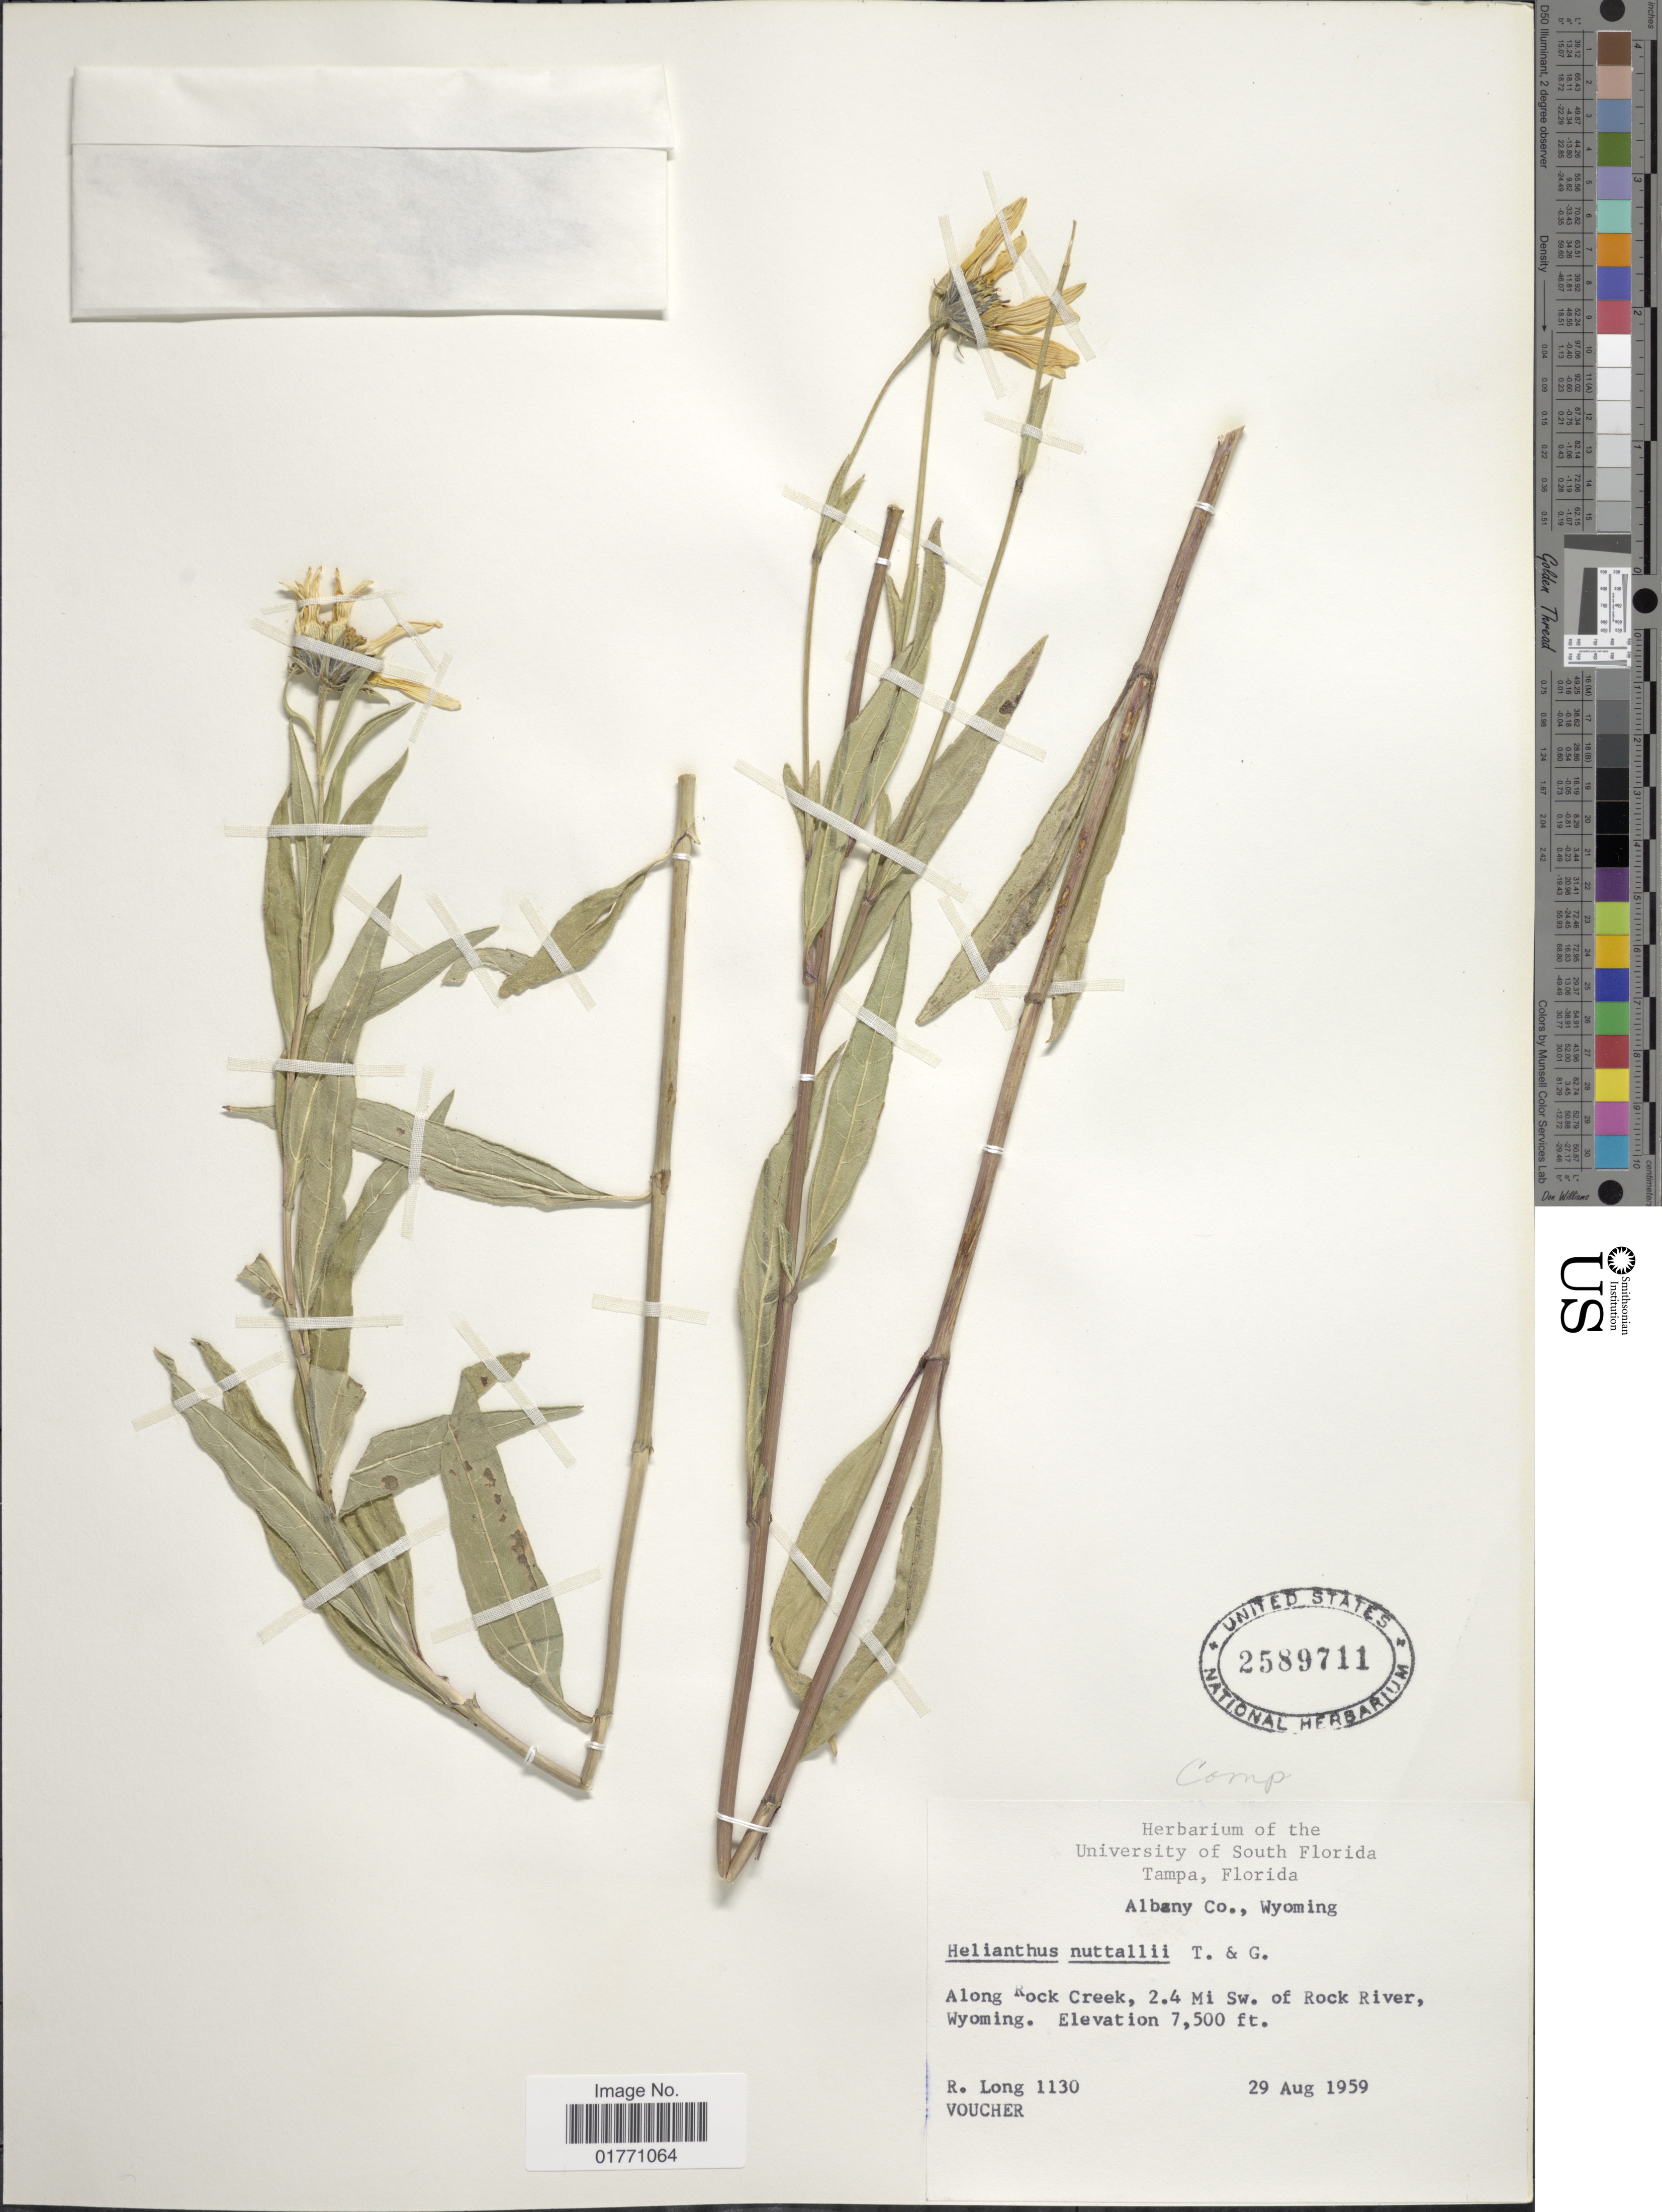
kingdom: Plantae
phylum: Tracheophyta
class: Magnoliopsida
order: Asterales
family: Asteraceae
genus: Helianthus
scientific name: Helianthus nuttallii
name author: Torr. & A. Gray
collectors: R. Long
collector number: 1130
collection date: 1959-08-29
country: United States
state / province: Wyoming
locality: Albany Co., along Rock Creek, 2.4 mi SW. of Rock River.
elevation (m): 2286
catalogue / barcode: US 2589711